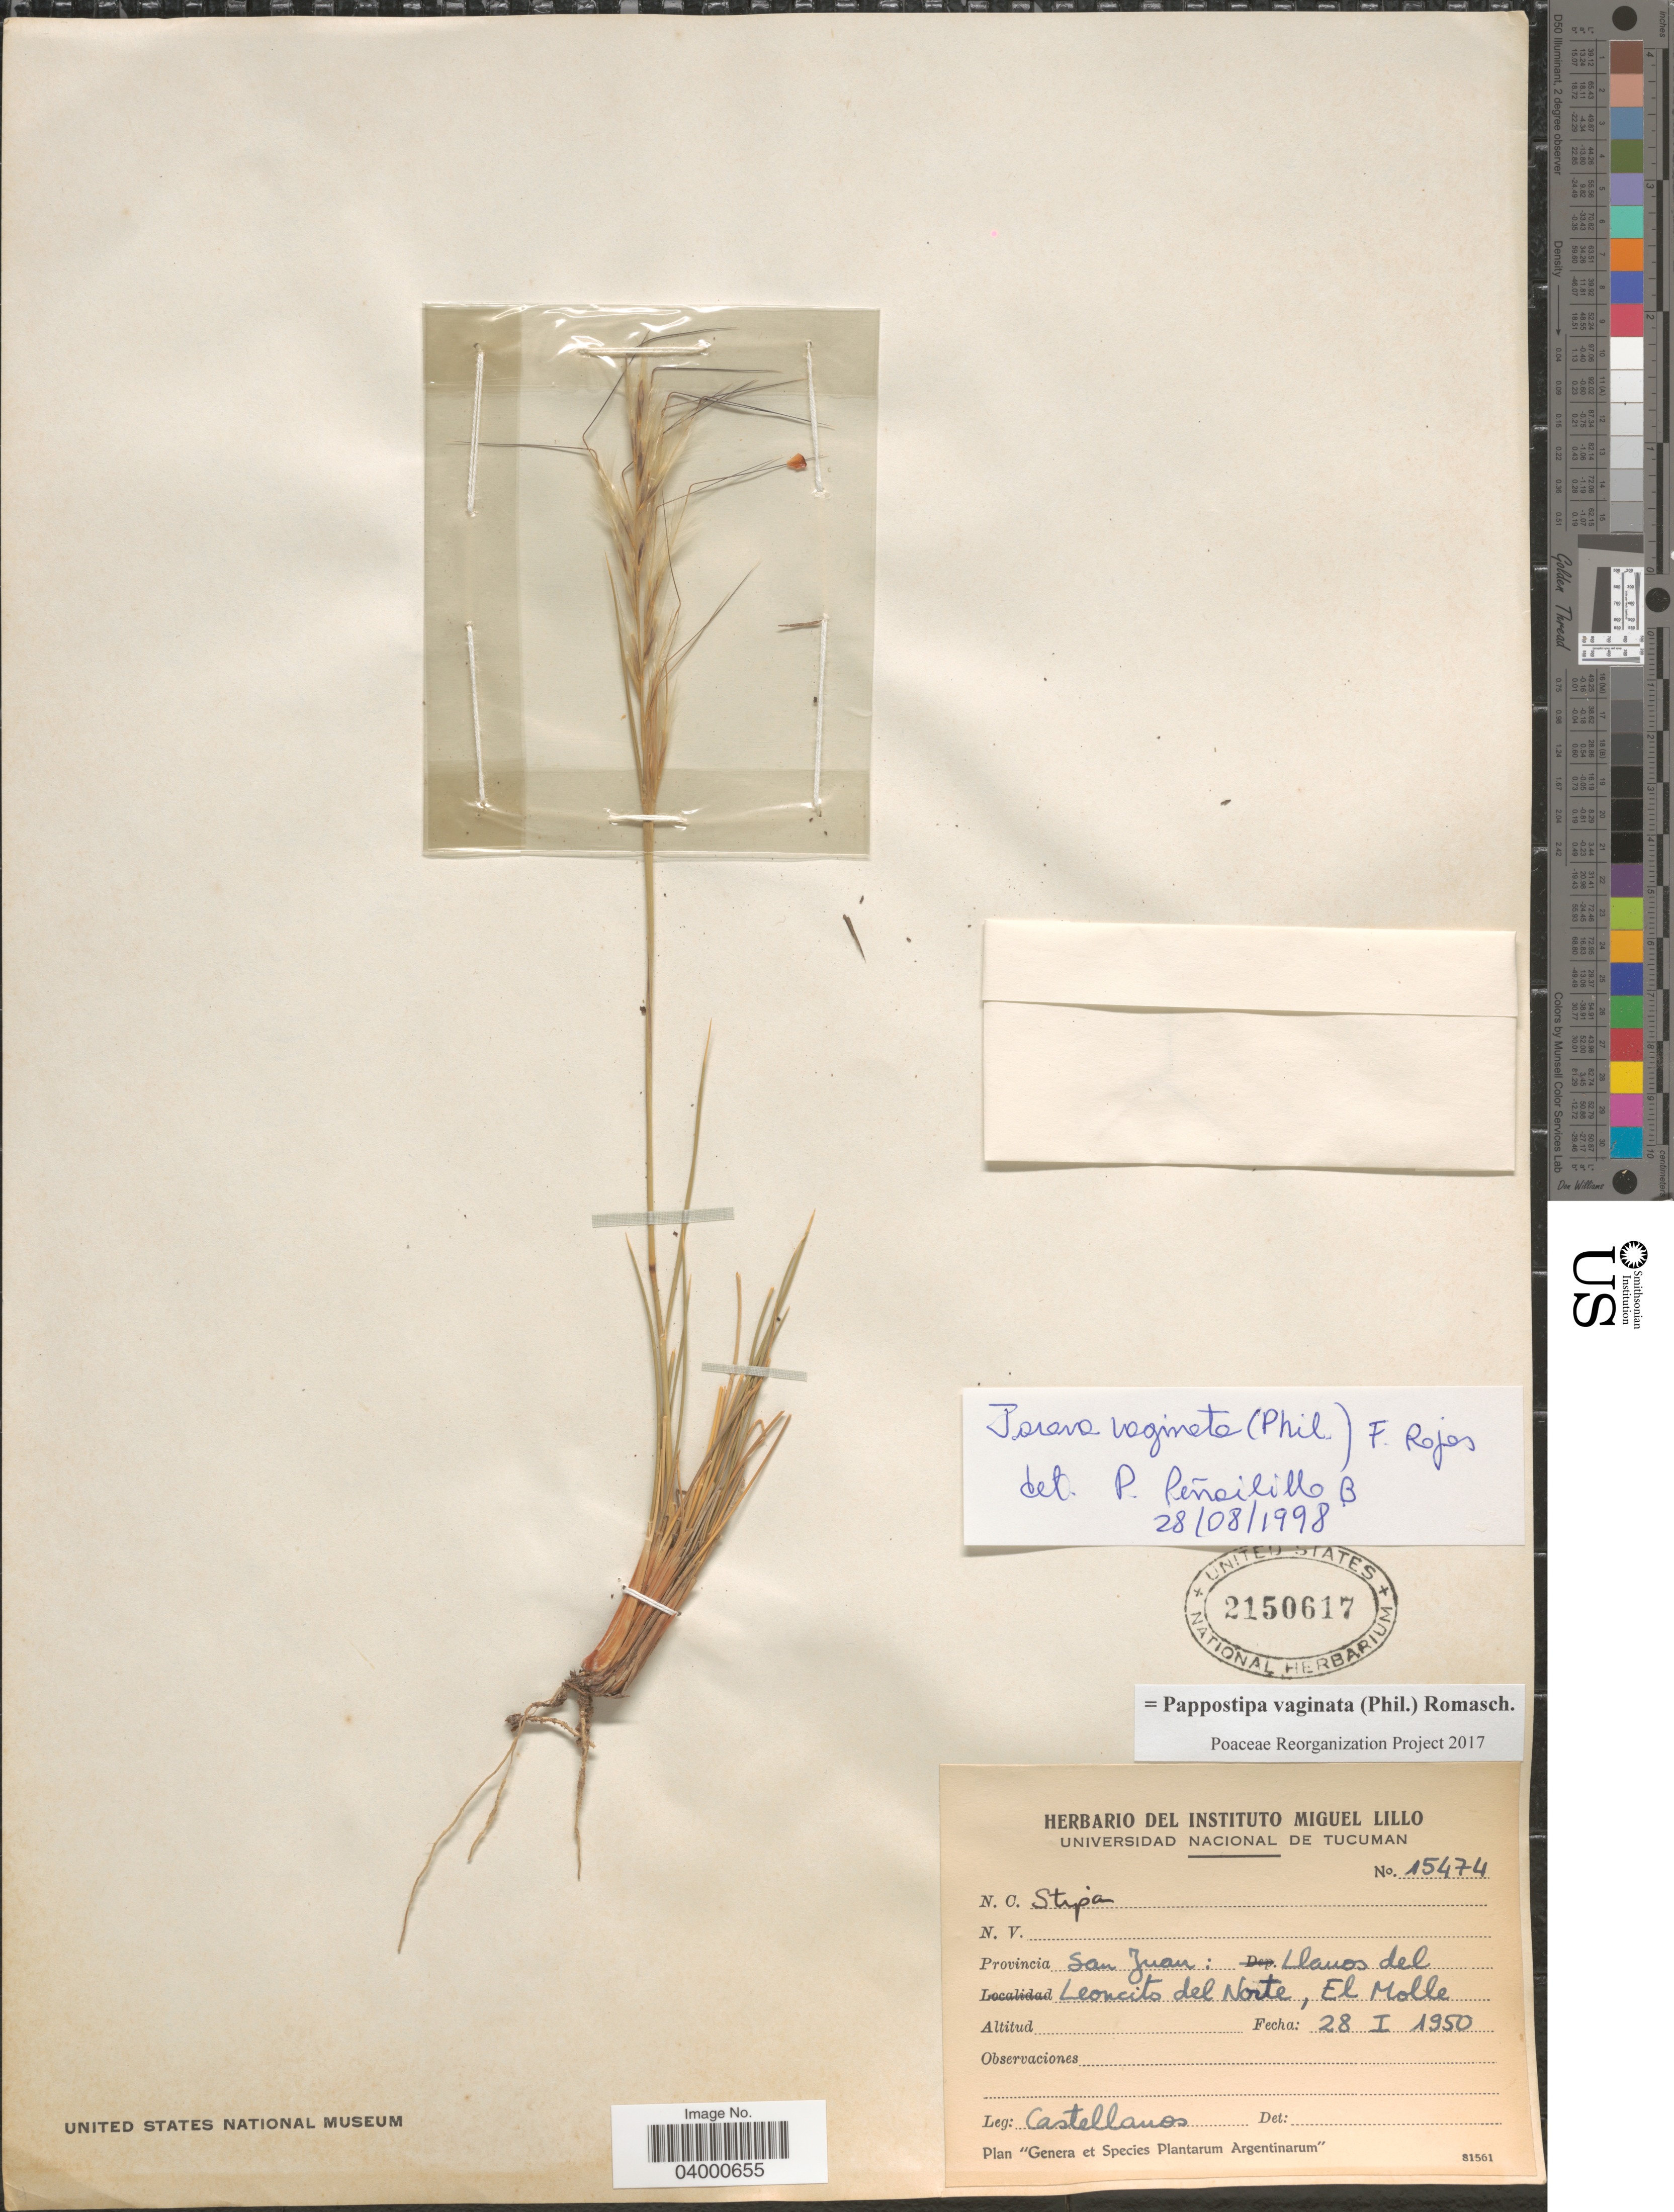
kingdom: Plantae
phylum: Tracheophyta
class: Liliopsida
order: Poales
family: Poaceae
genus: Pappostipa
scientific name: Pappostipa vaginata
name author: (Phil.) Romasch.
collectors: -- Castellanos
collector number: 15474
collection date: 1950-01-28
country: Argentina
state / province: San Juan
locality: Llanos del Leoncito del Norte, El Molle.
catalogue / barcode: US 2150617